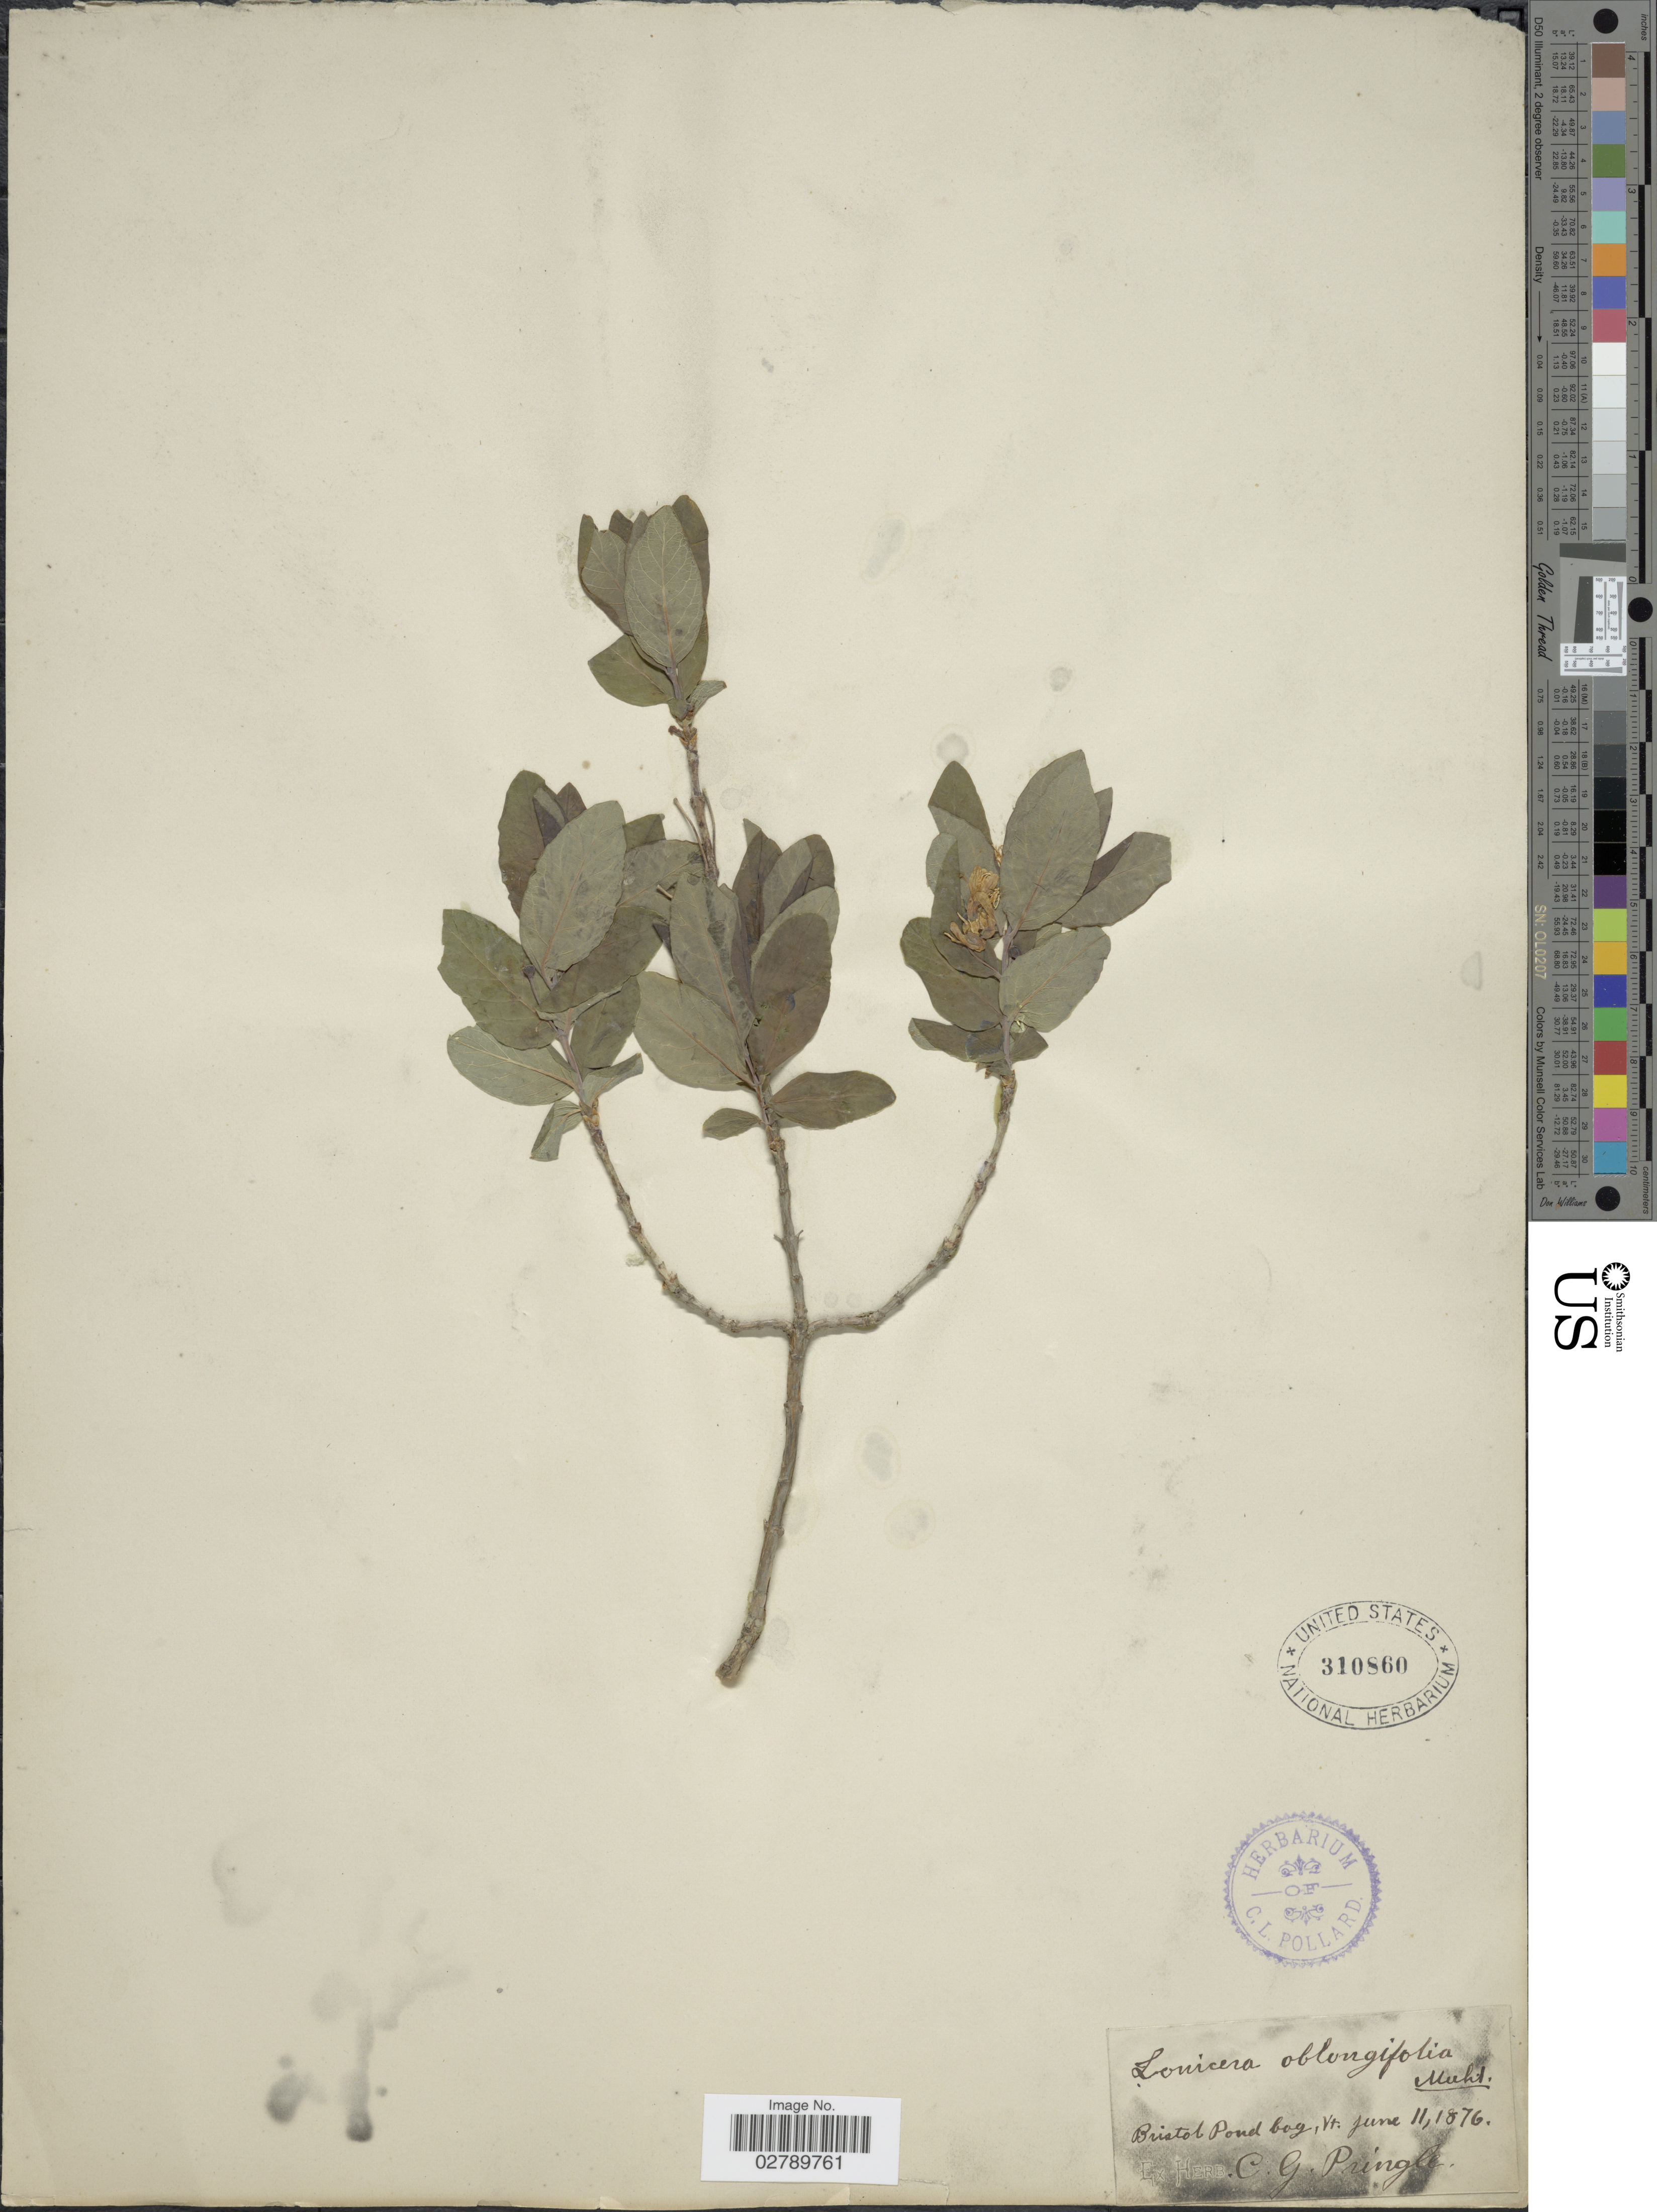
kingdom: Plantae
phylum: Tracheophyta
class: Magnoliopsida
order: Dipsacales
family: Caprifoliaceae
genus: Lonicera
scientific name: Lonicera oblongifolia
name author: Hook.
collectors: ex herb. C. G. Pringle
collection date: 1876-06-11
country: United States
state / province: Vermont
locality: Bristol Pond bog.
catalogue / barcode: US 310860